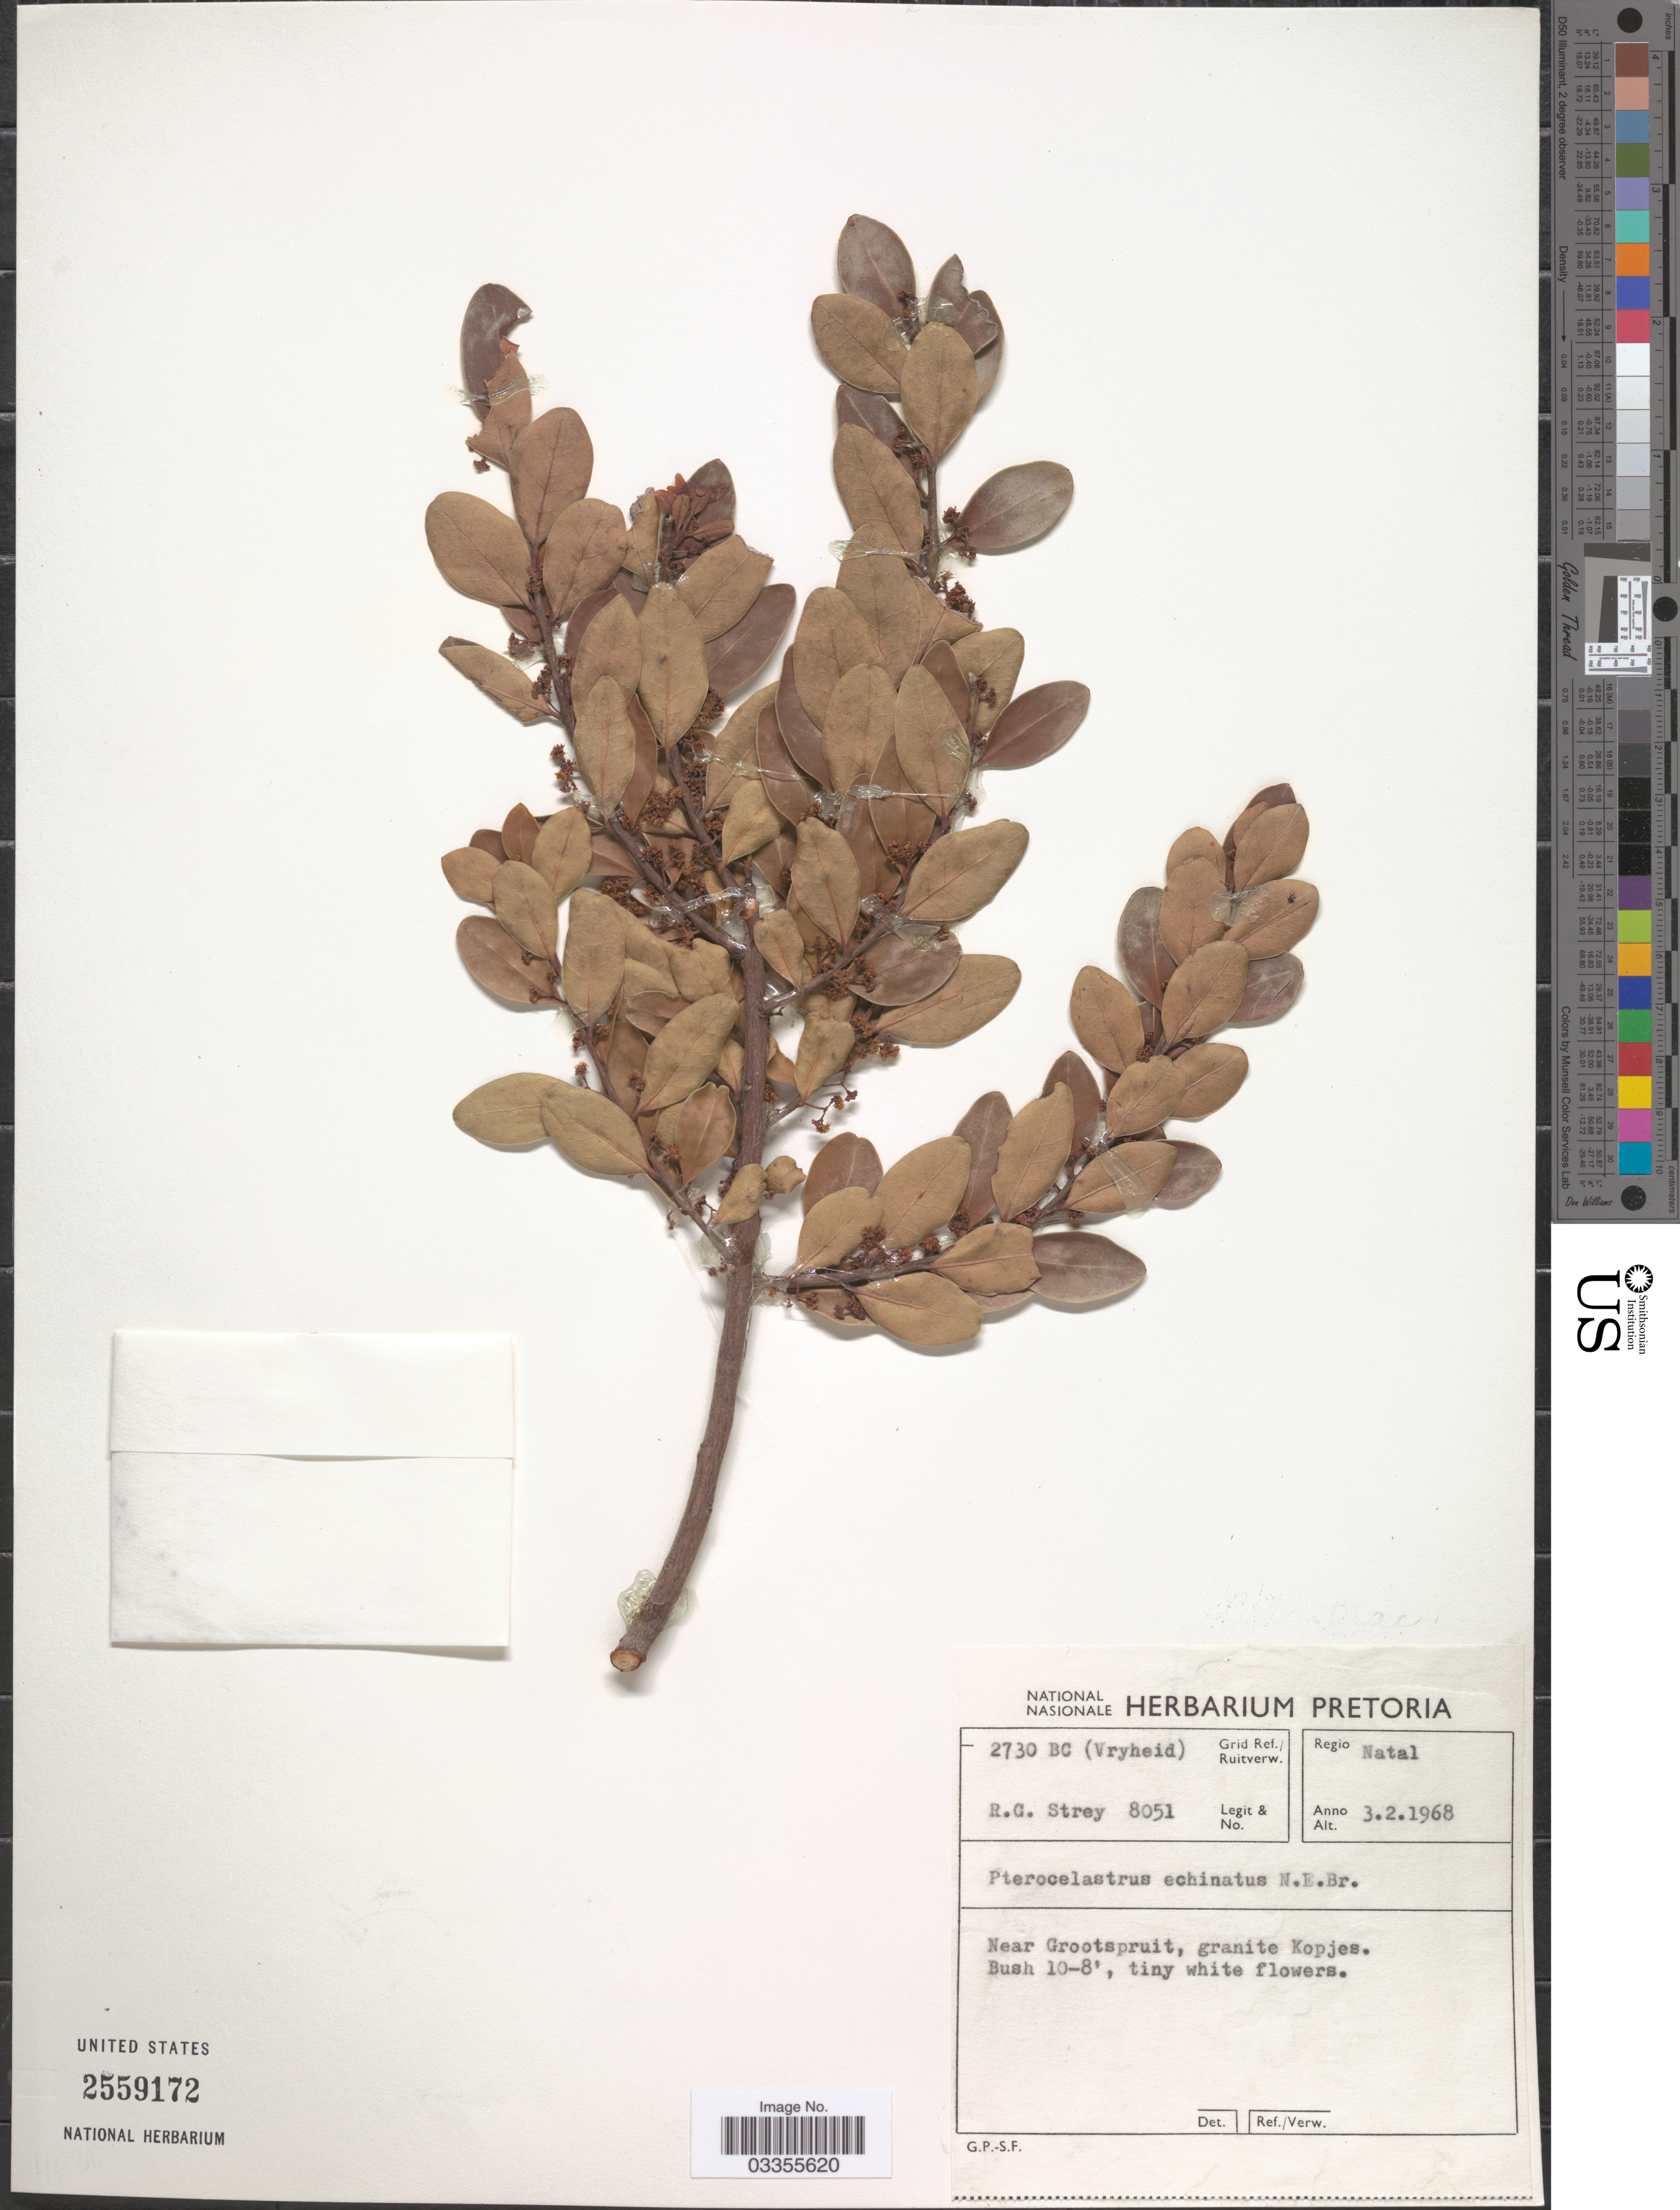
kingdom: Plantae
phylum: Tracheophyta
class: Magnoliopsida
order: Celastrales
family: Celastraceae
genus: Pterocelastrus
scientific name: Pterocelastrus echinatus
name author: N.E. Br.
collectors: R. G. Strey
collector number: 8051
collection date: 1968-02-03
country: South Africa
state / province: KwaZulu-Natal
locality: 2730 BC (Vryheid) Grid Ref./Ruitverw. Regio Natal. Near Grootspruit, granite Kopjes.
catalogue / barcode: US 2559172